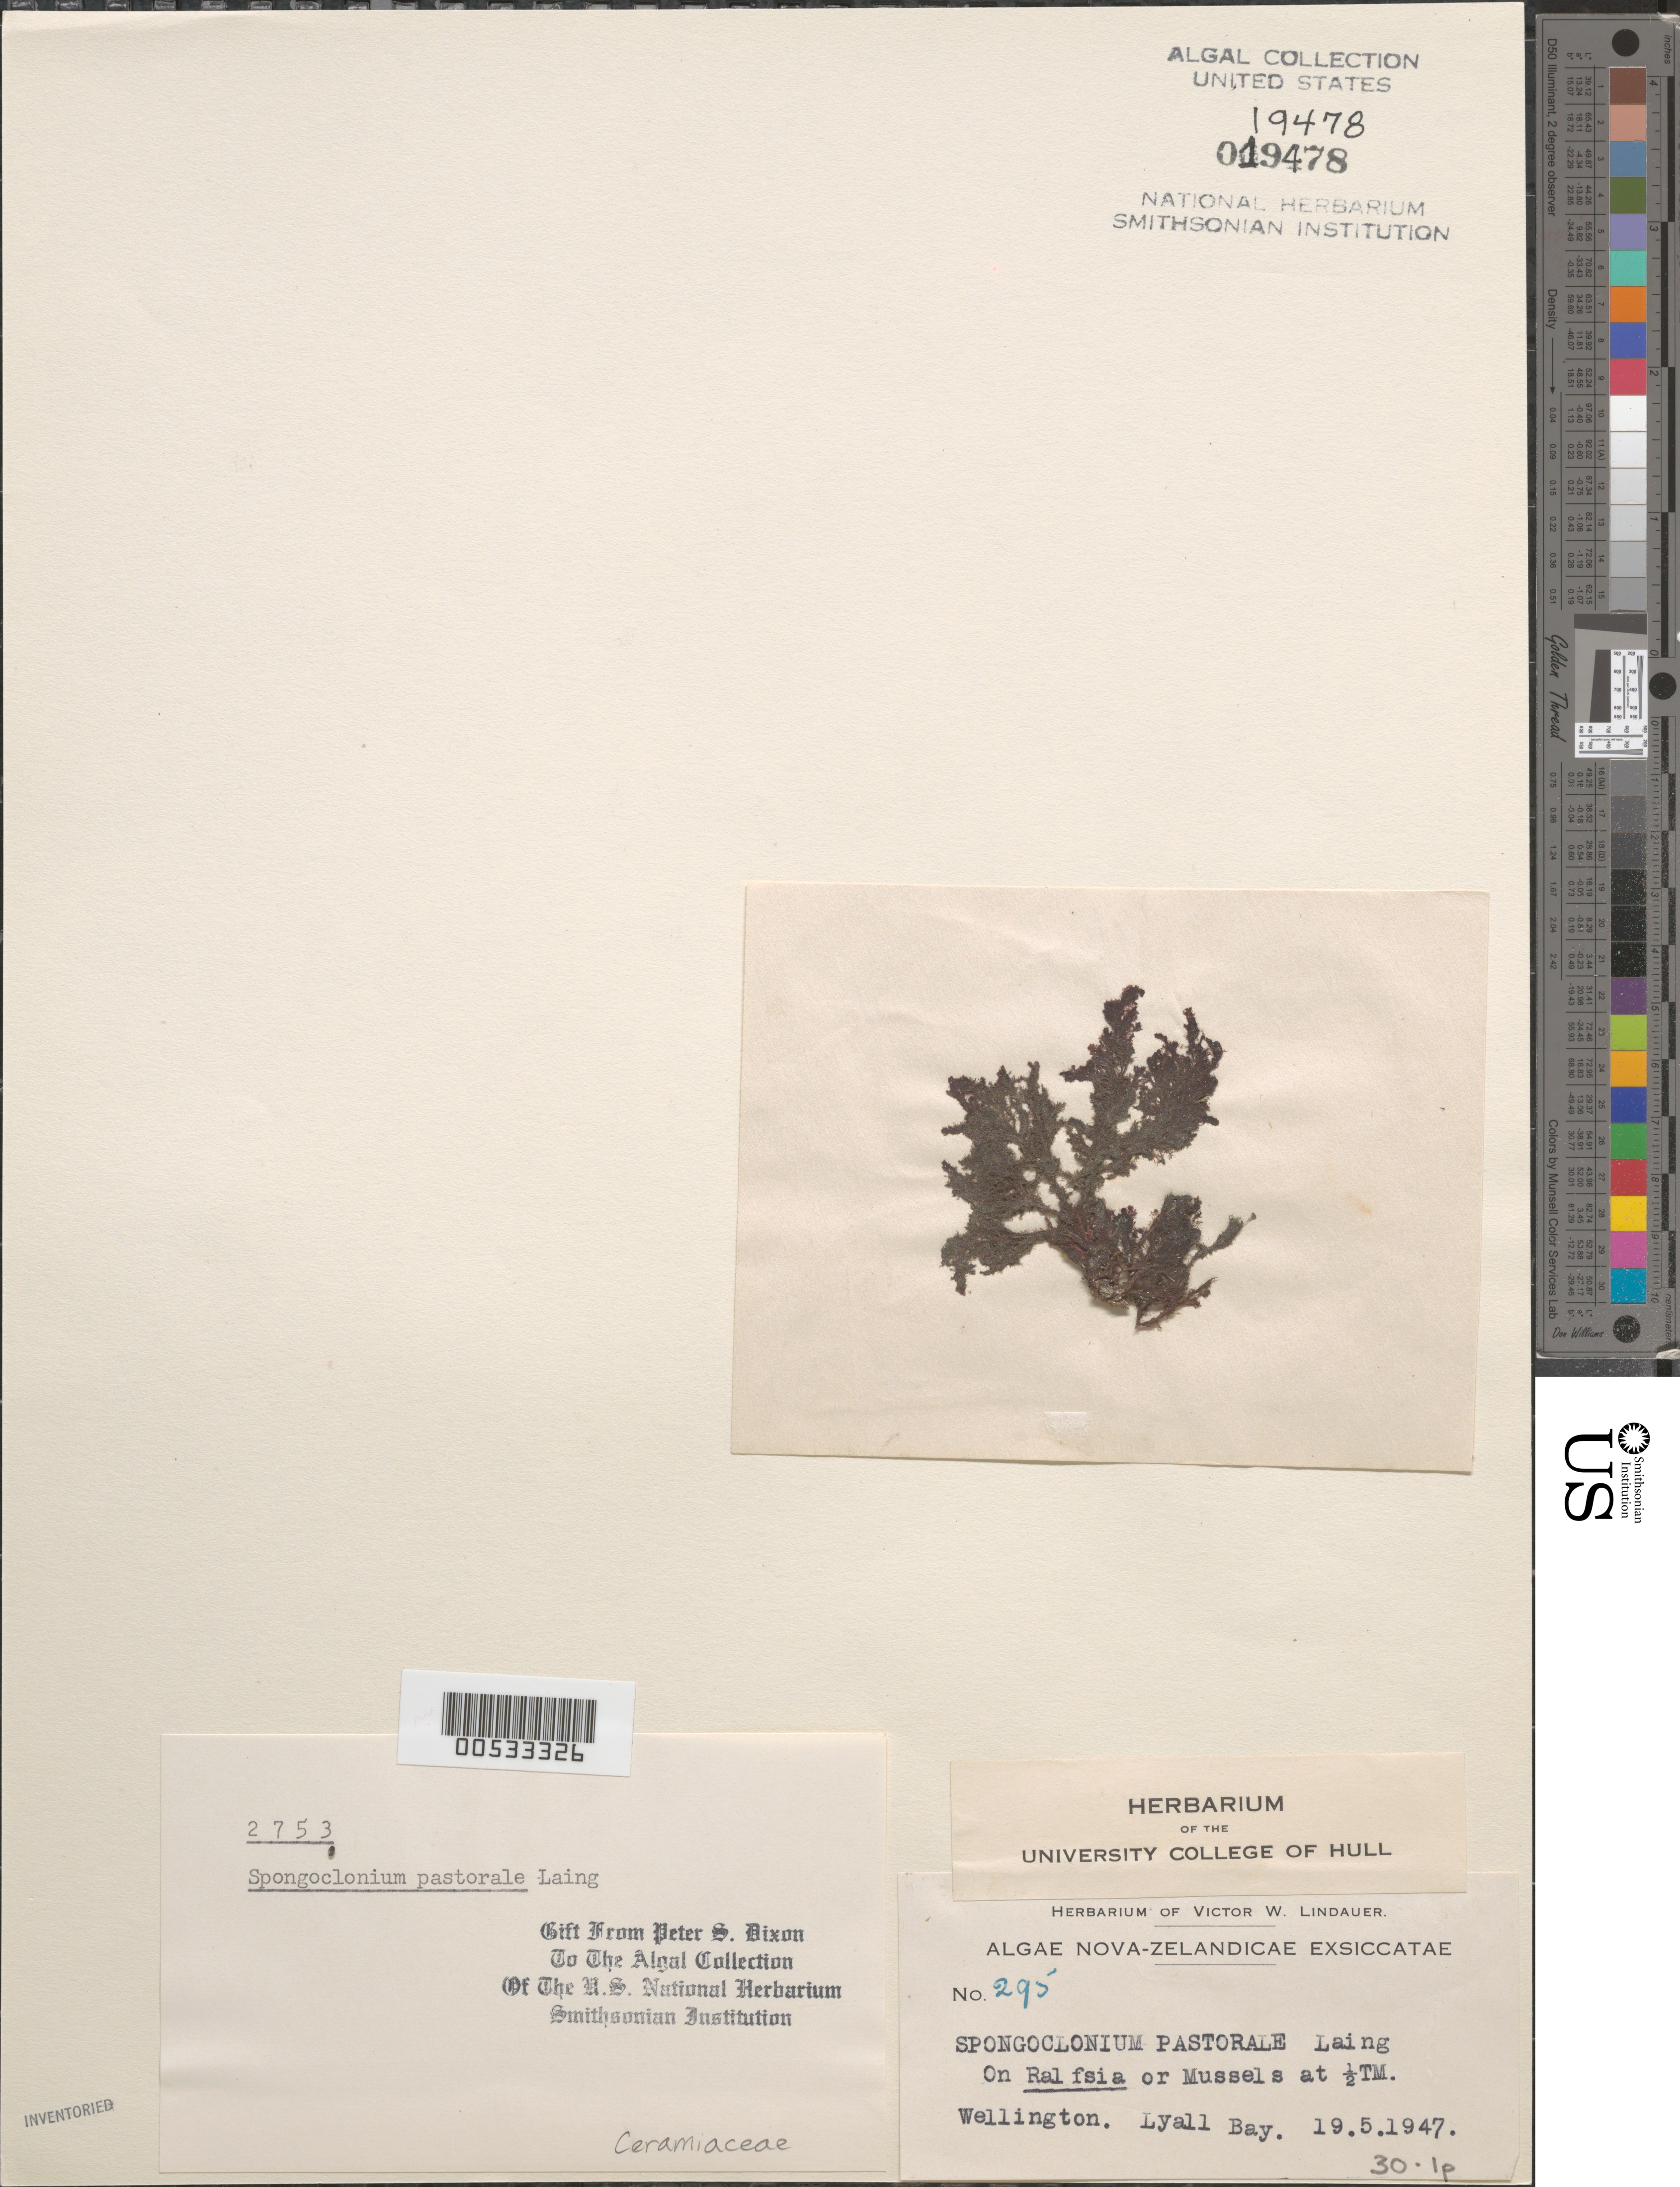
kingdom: Plantae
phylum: Rhodophyta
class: Florideophyceae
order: Ceramiales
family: Wrangeliaceae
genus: Spongoclonium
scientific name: Spongoclonium pastorale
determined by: Dixon, P. S.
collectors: V. Lindauer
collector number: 295 & PSD 2753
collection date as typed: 19 May 1947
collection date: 1947-05-19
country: New Zealand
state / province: Wellington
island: North Island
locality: Wellington, Lyall Bay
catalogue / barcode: US 19478